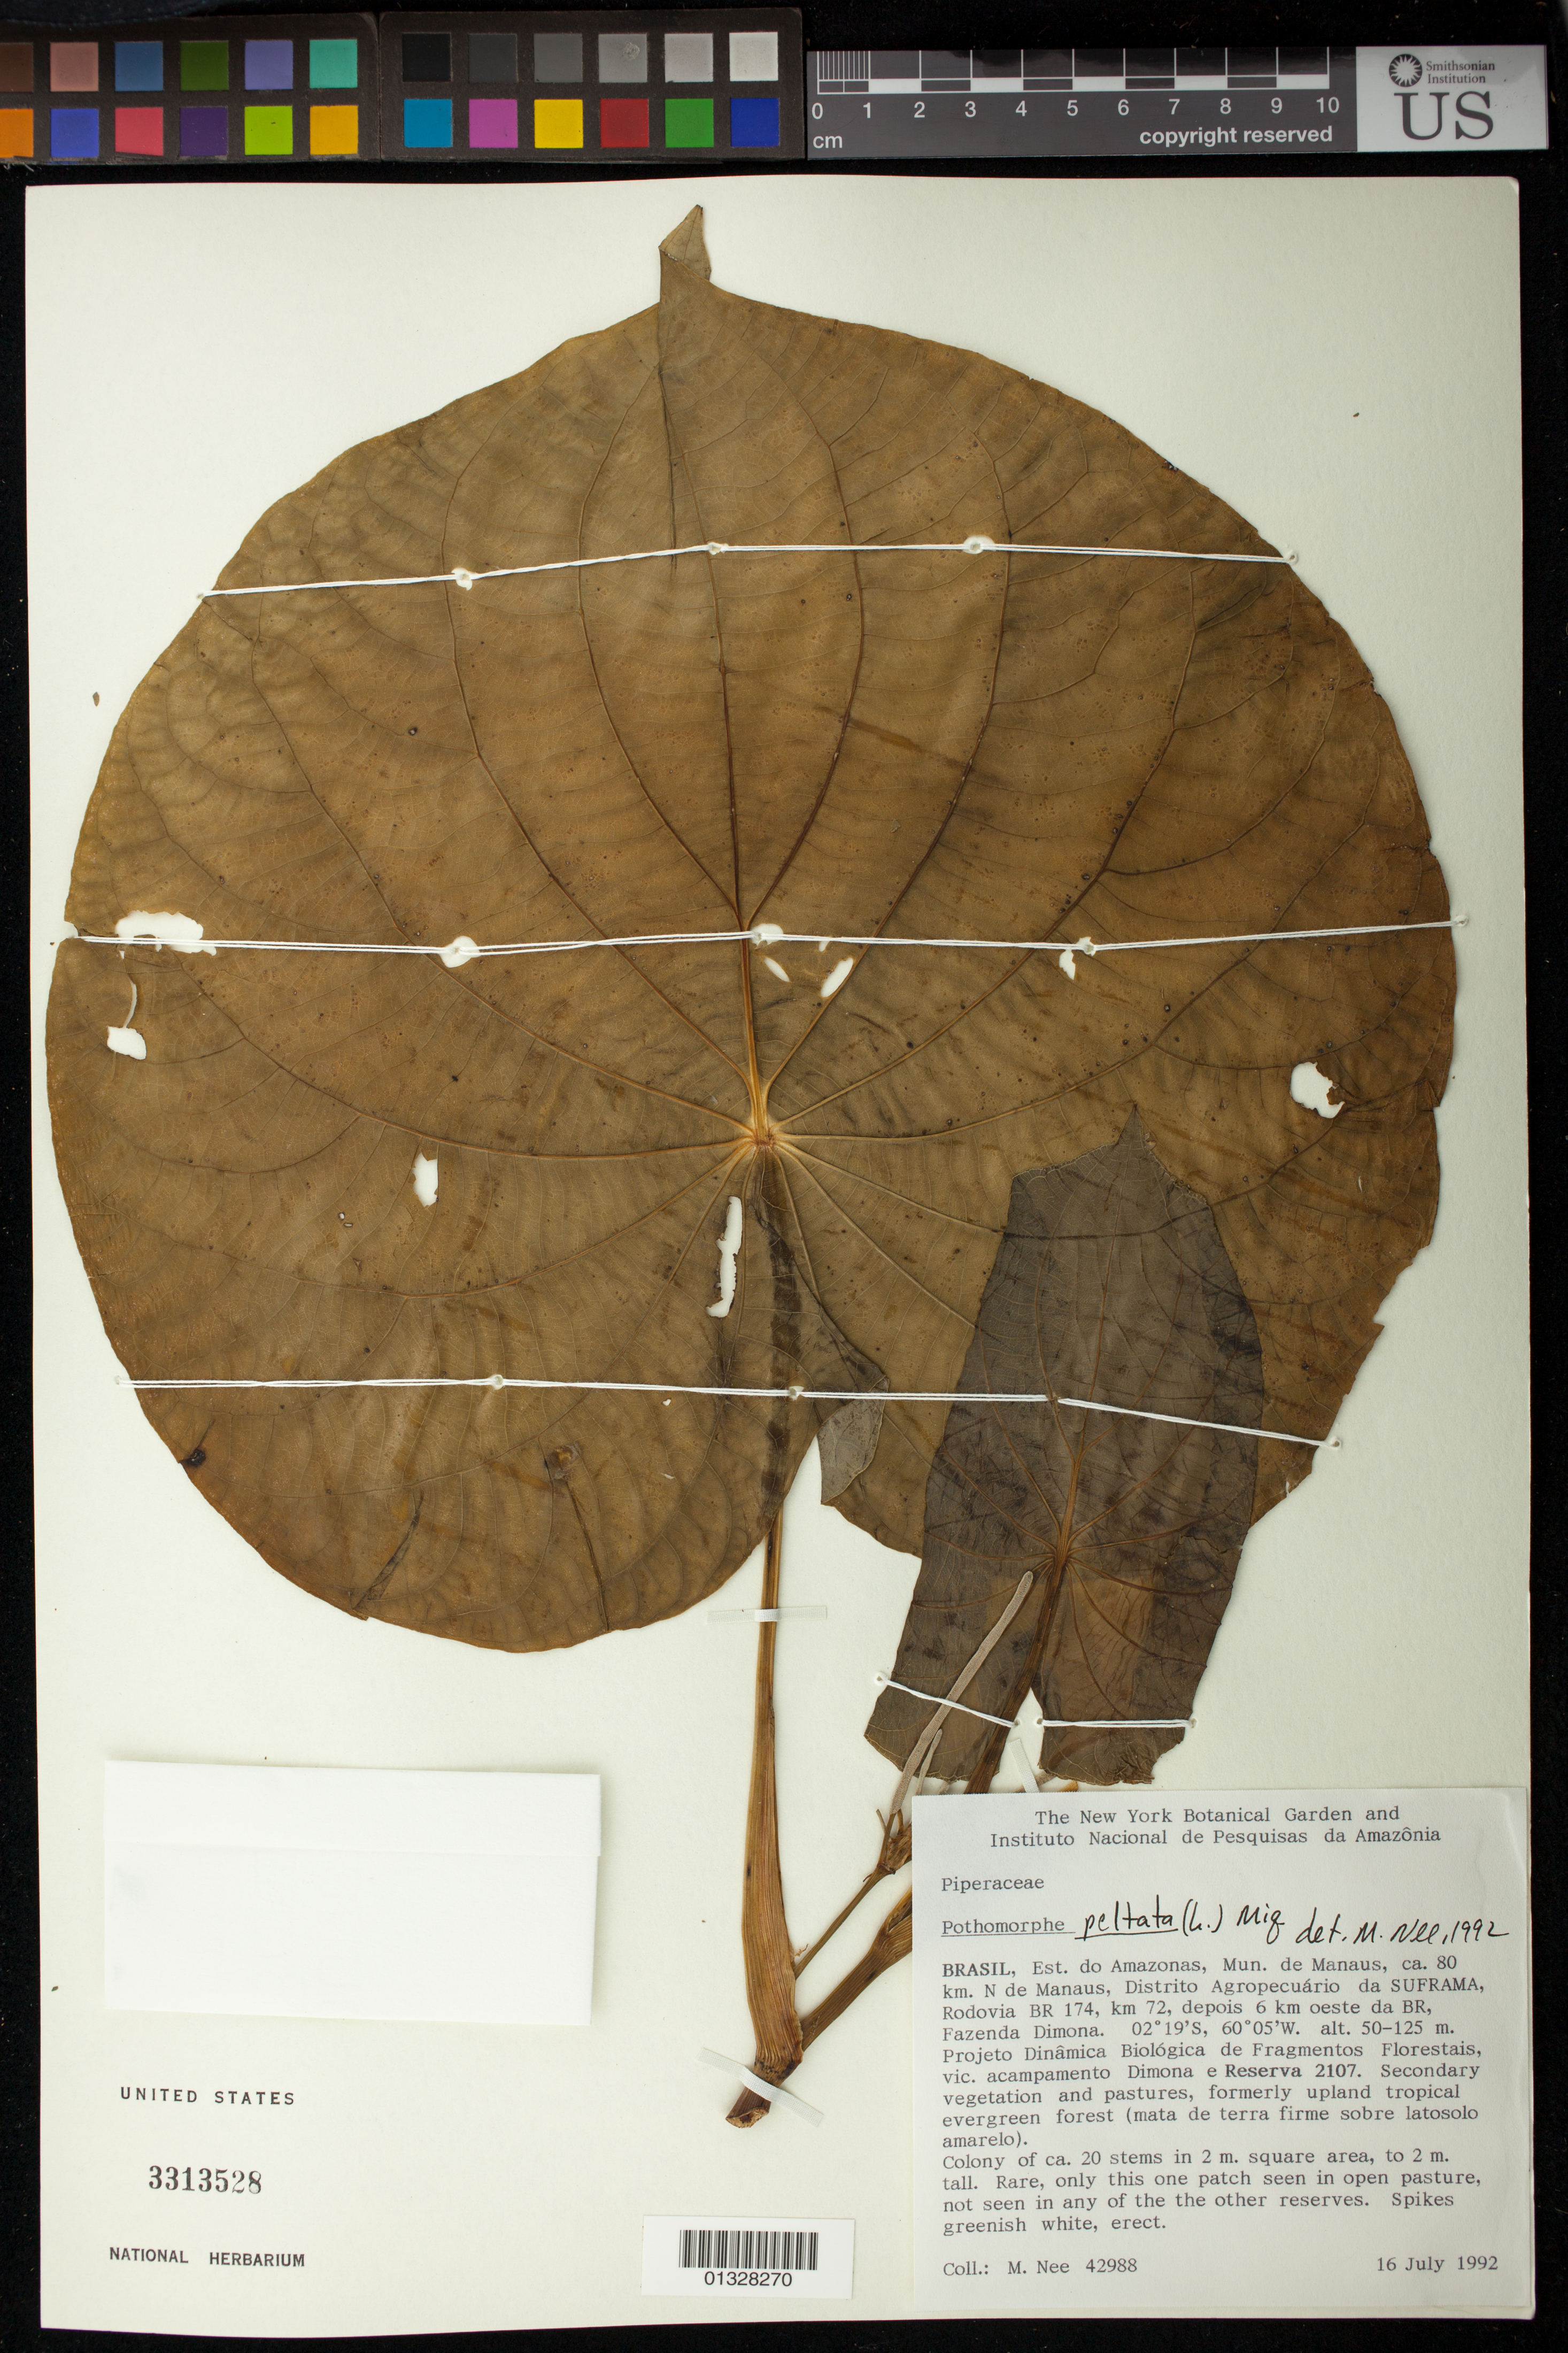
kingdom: Plantae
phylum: Tracheophyta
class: Magnoliopsida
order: Piperales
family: Piperaceae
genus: Piper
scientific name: Piper peltatum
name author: L.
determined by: Strong, M. T., (US), Smithsonian Institution - National Museum of Natural History (UNITED STATES)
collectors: M. Nee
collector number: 42988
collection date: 1992-07-16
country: Brazil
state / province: Amazonas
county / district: Manaus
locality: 80km N. de Manaus, Distrito Agropecuário da SUFRAMA, Rodovia BR-174, km 72, depois 6km oeste da BR, Fazenda Dimona. Projeto Dinâmica Biológica de Fragmentos Florestais, vic. acampamento Dimona e Reserva 2107.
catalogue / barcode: US 3313528